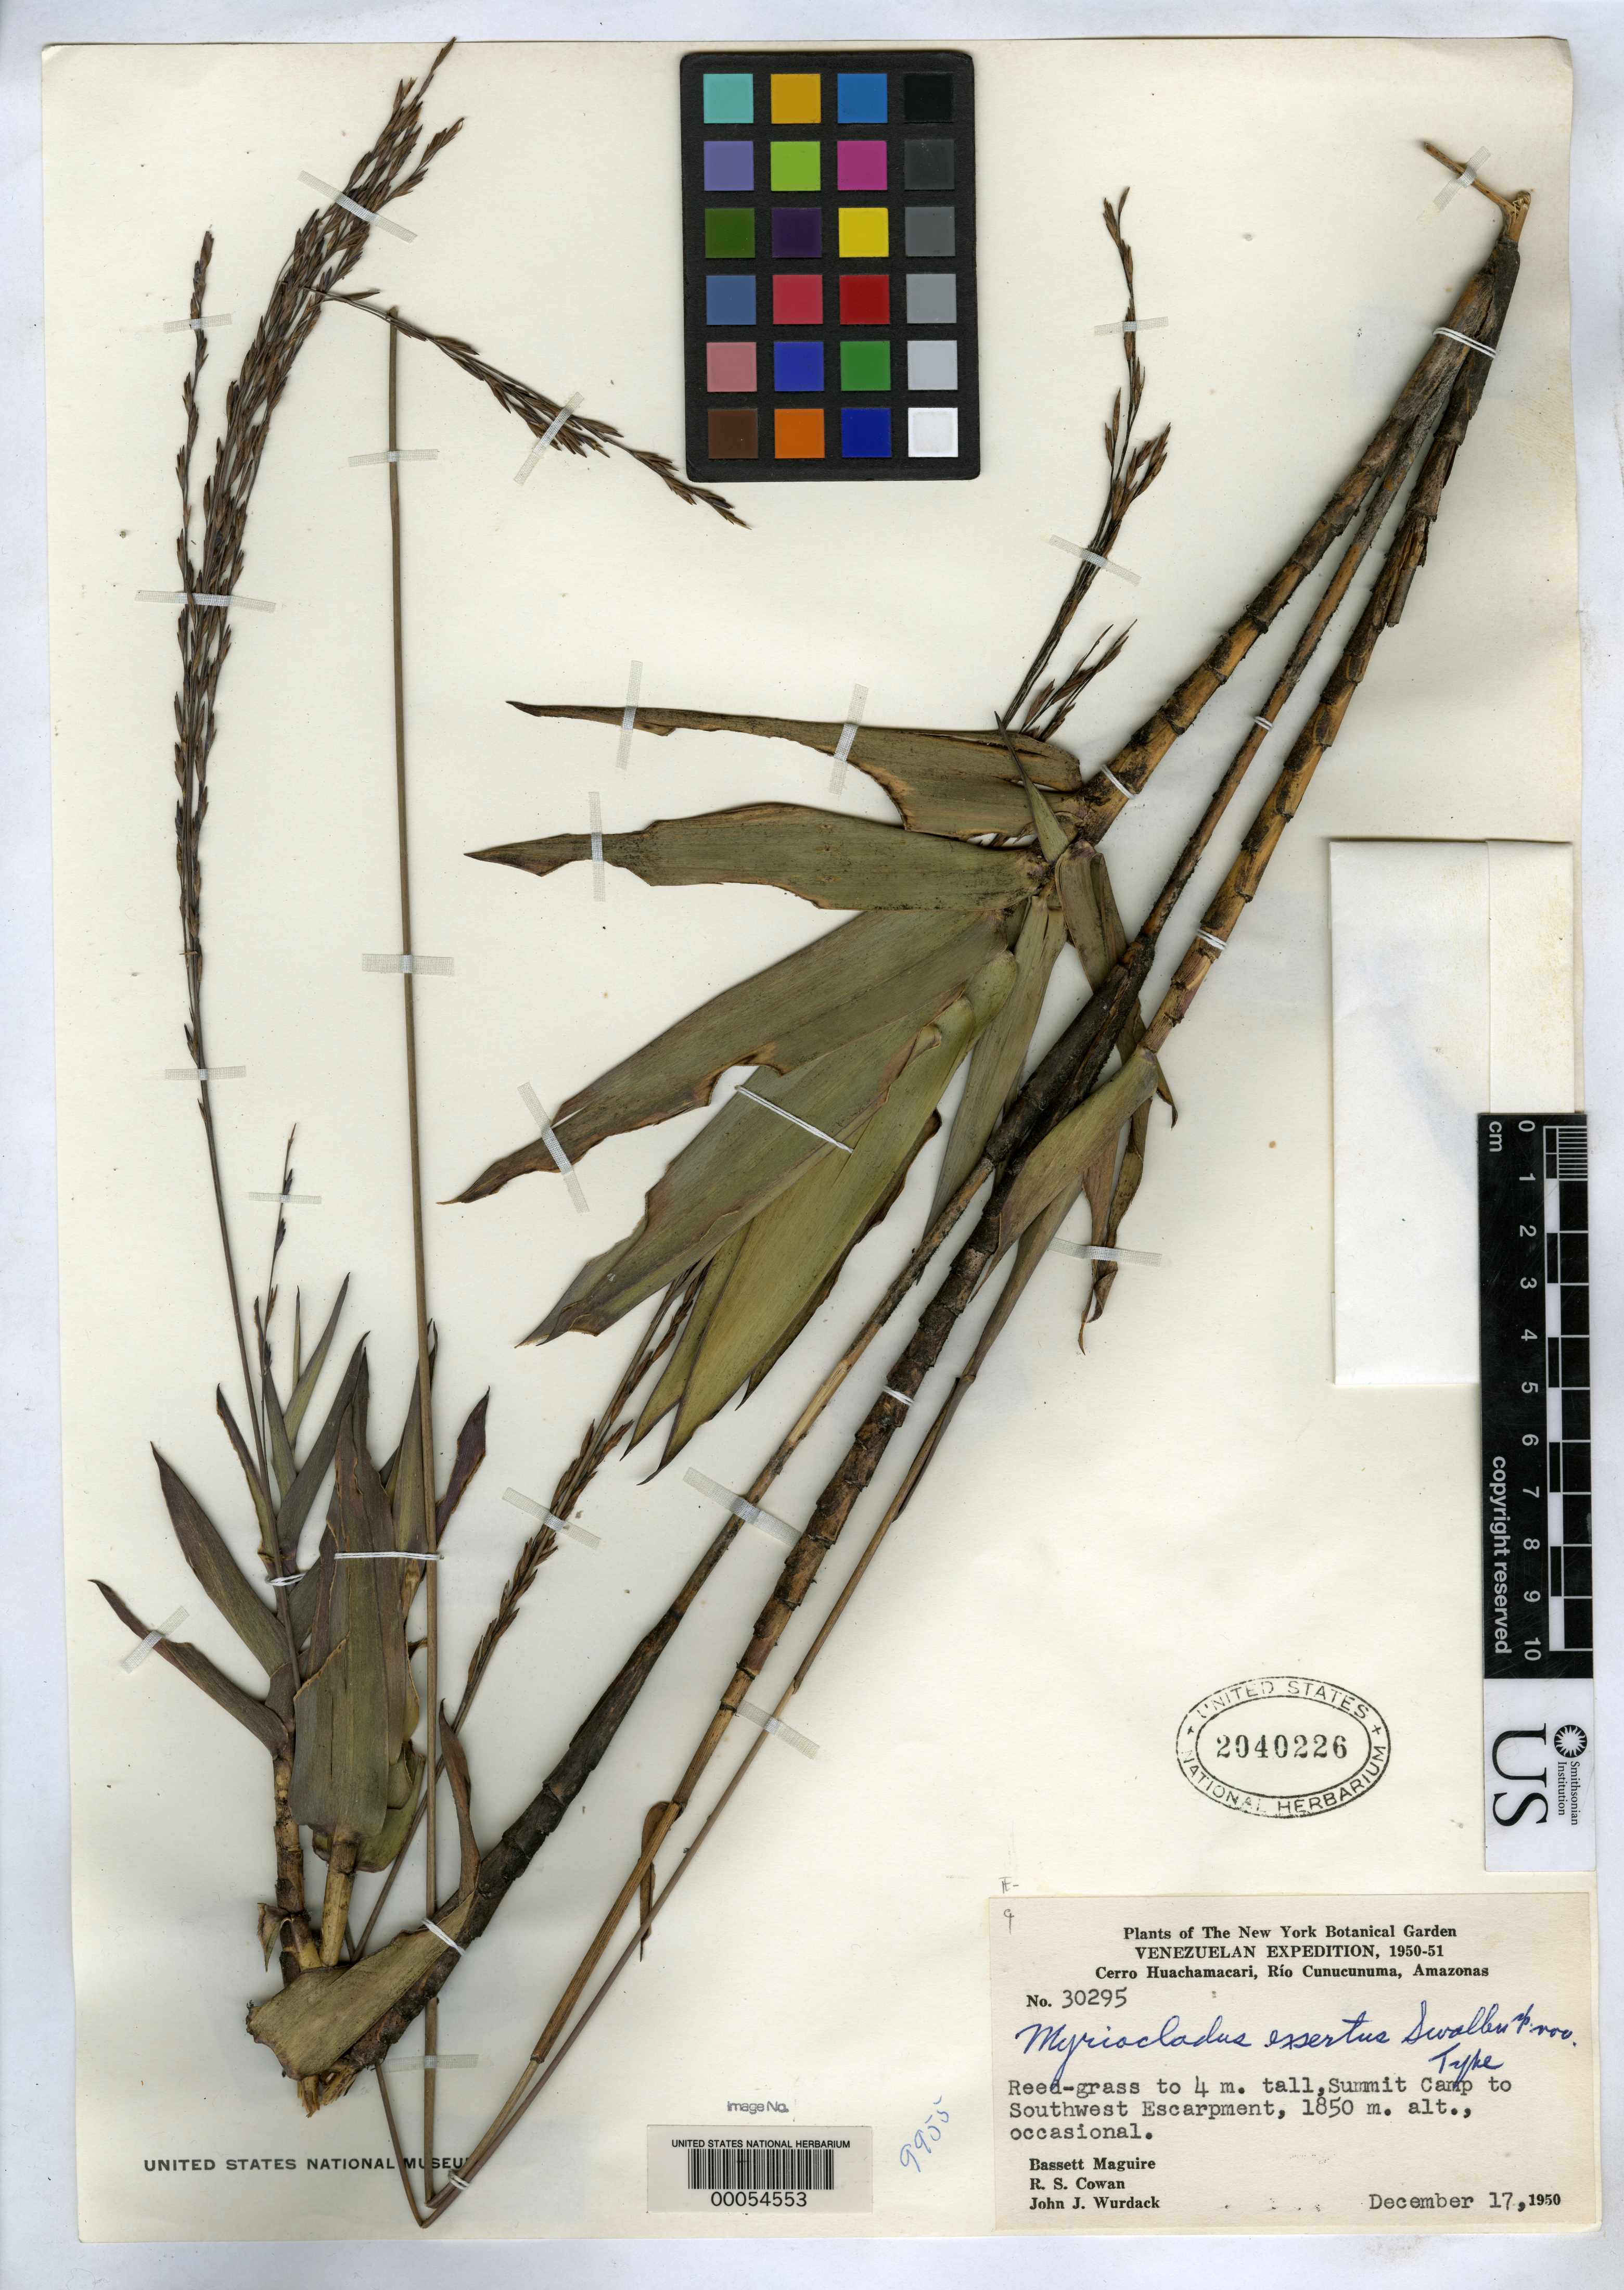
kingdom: Plantae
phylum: Tracheophyta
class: Liliopsida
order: Poales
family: Poaceae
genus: Myriocladus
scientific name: Myriocladus exsertus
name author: Swallen in Maguire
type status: Holotype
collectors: B. Maguire, R. S. Cowan & J. J. Wurdack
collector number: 30295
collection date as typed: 17 Dec 1950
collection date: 1950-12-17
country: Venezuela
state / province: Amazonas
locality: Cerro Huachamacari, summit camp to southwest escarpment.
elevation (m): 1850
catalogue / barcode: US 2040226